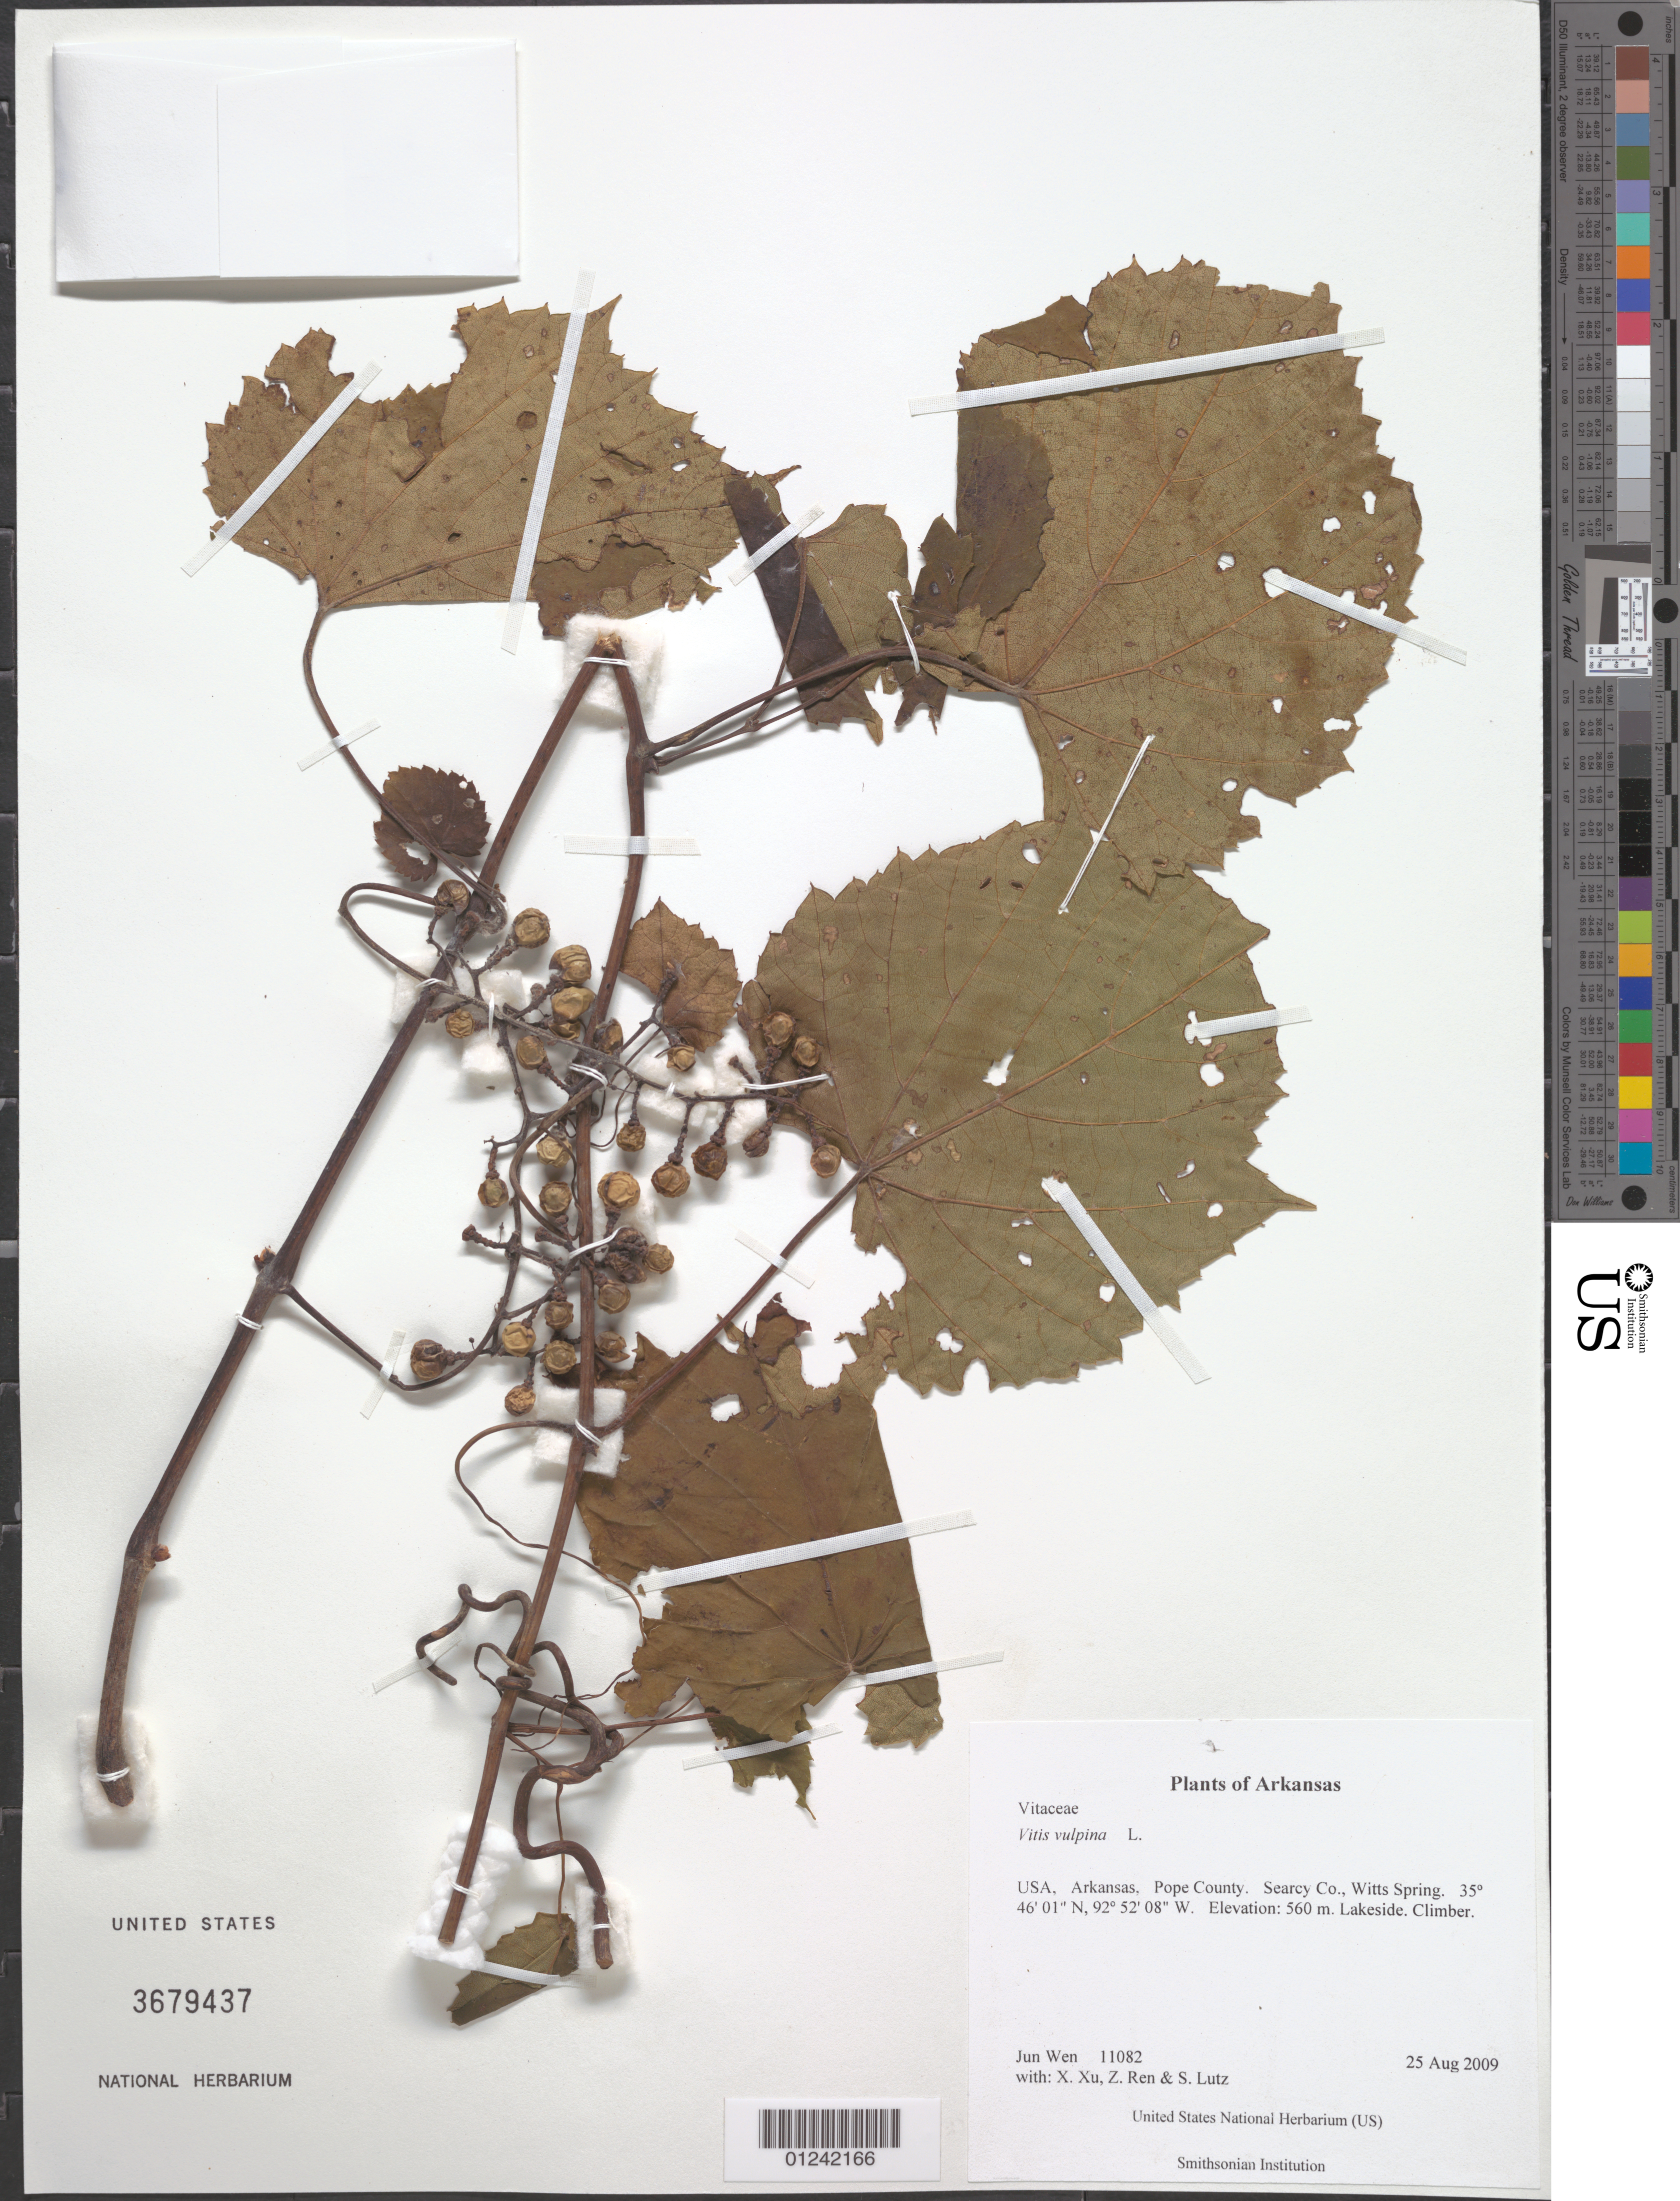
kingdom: Plantae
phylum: Tracheophyta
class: Magnoliopsida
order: Vitales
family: Vitaceae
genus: Vitis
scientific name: Vitis vulpina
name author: L.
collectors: J. Wen, X. Xu, Z. Ren & S. Lutz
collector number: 11082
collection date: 2009-08-25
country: United States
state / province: Arkansas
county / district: Searcy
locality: Witts Spring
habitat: Lakeside.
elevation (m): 560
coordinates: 35 46 00.8 N, 92 52 08.0 W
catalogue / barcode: US 3679437